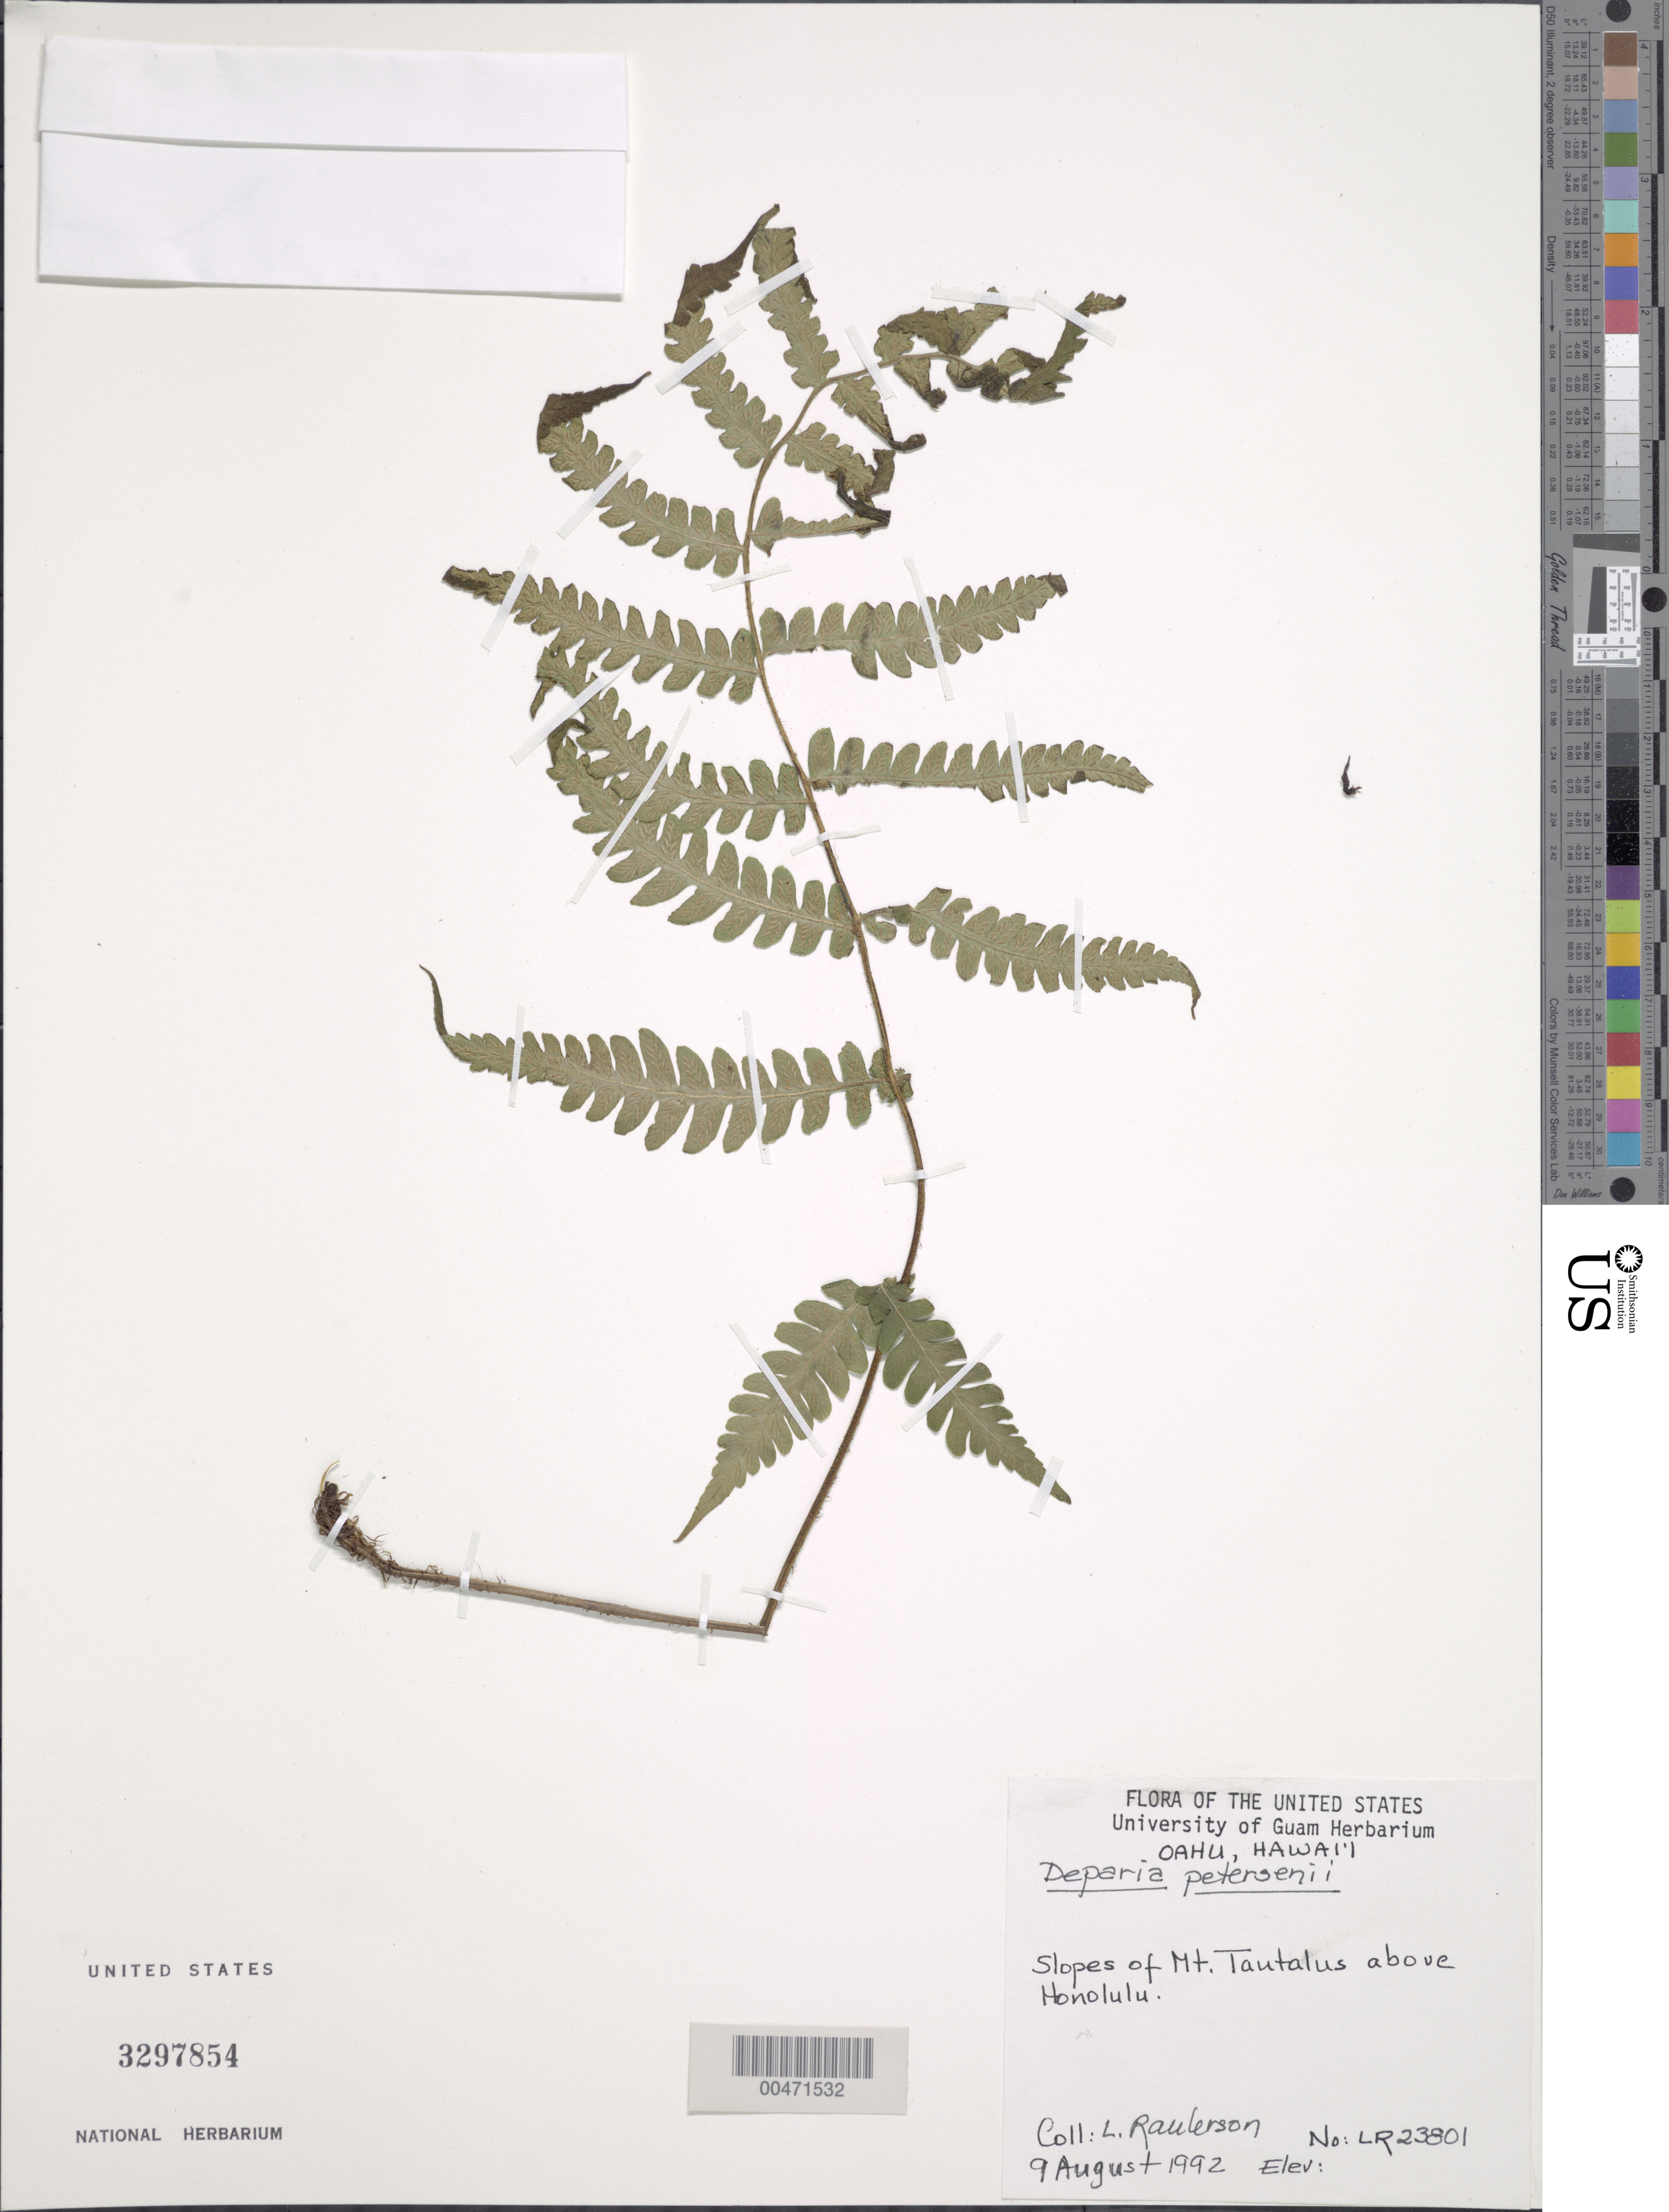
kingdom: Plantae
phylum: Tracheophyta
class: Polypodiopsida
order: Polypodiales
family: Athyriaceae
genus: Deparia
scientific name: Deparia petersenii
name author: (Kunze) M. Kato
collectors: L. Raulerson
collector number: LR23801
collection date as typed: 9 Aug 1992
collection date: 1992-08-09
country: United States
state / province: Hawaii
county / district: Honolulu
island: Oahu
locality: Slopes of Mt Tantalus above Honolulu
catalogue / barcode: US 3297854